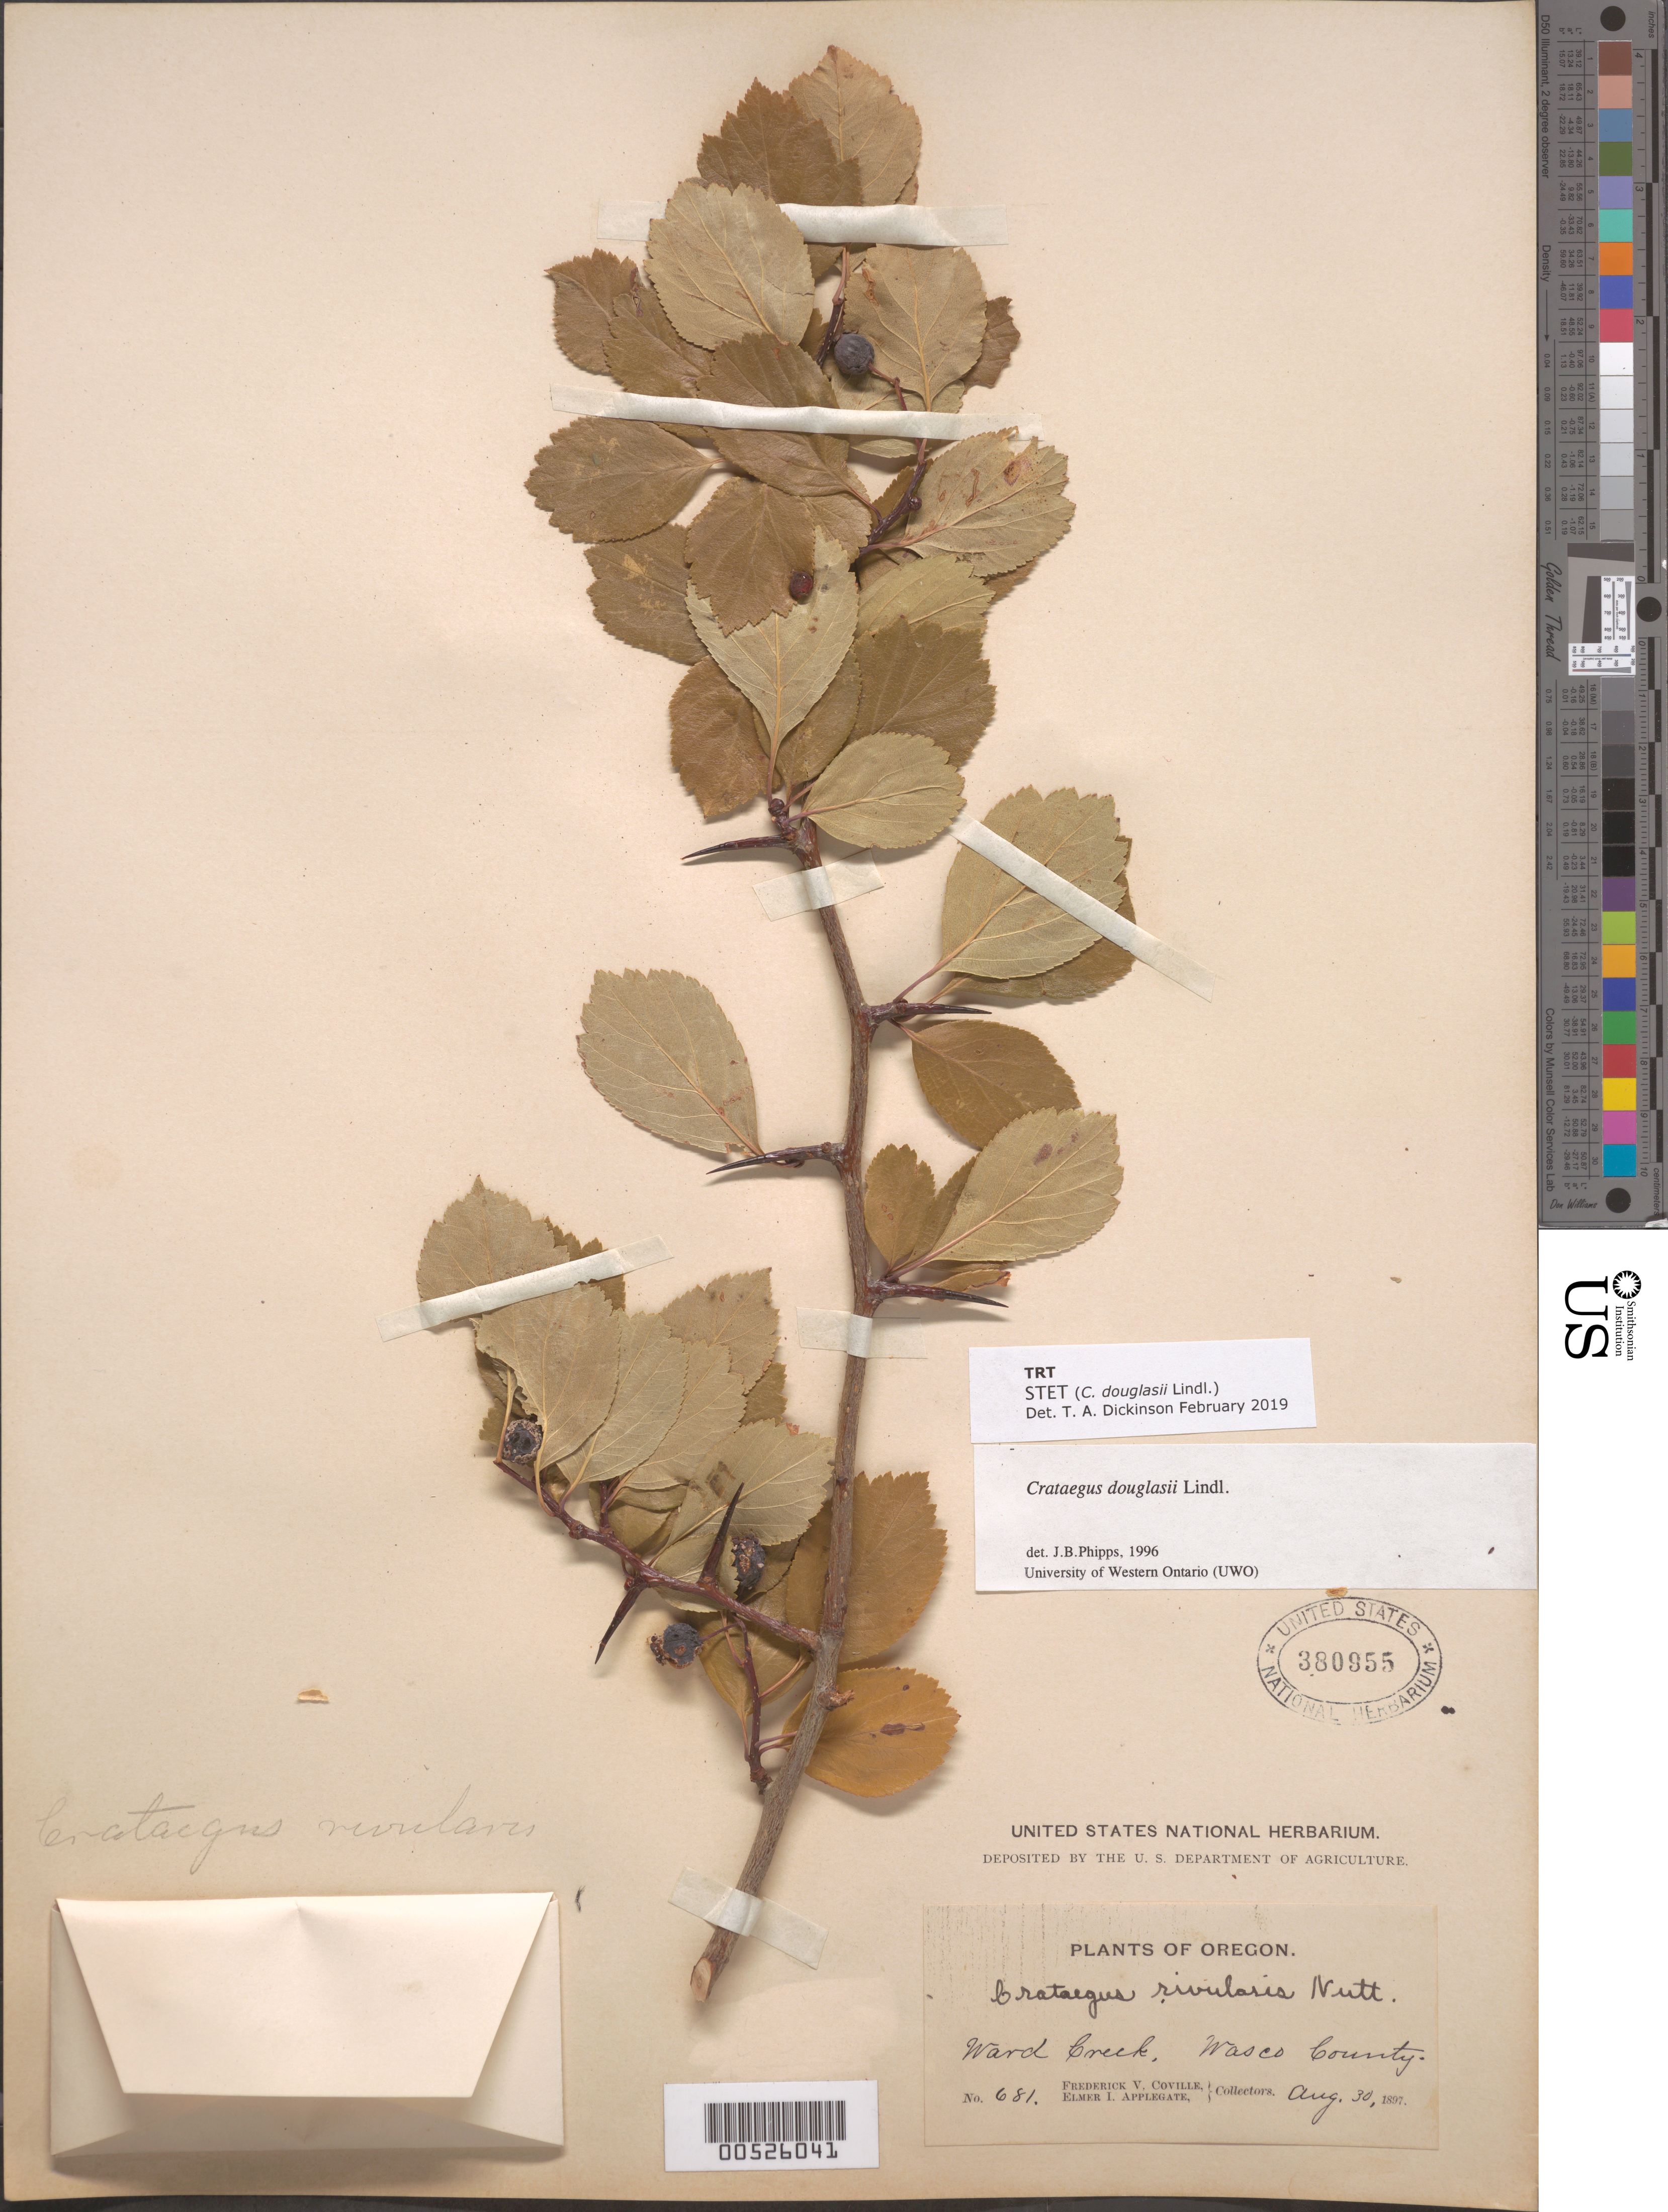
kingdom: Plantae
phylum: Tracheophyta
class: Magnoliopsida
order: Rosales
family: Rosaceae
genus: Crataegus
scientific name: Crataegus douglasii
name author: Lindl.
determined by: Phipps, James B., (UWO), University of Western Ontario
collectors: F. V. Coville & E. I. Applegate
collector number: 681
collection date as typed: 30 Aug 1898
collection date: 1898-08-30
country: United States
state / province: Oregon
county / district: Wasco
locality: Ward Creek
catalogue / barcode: US 380955